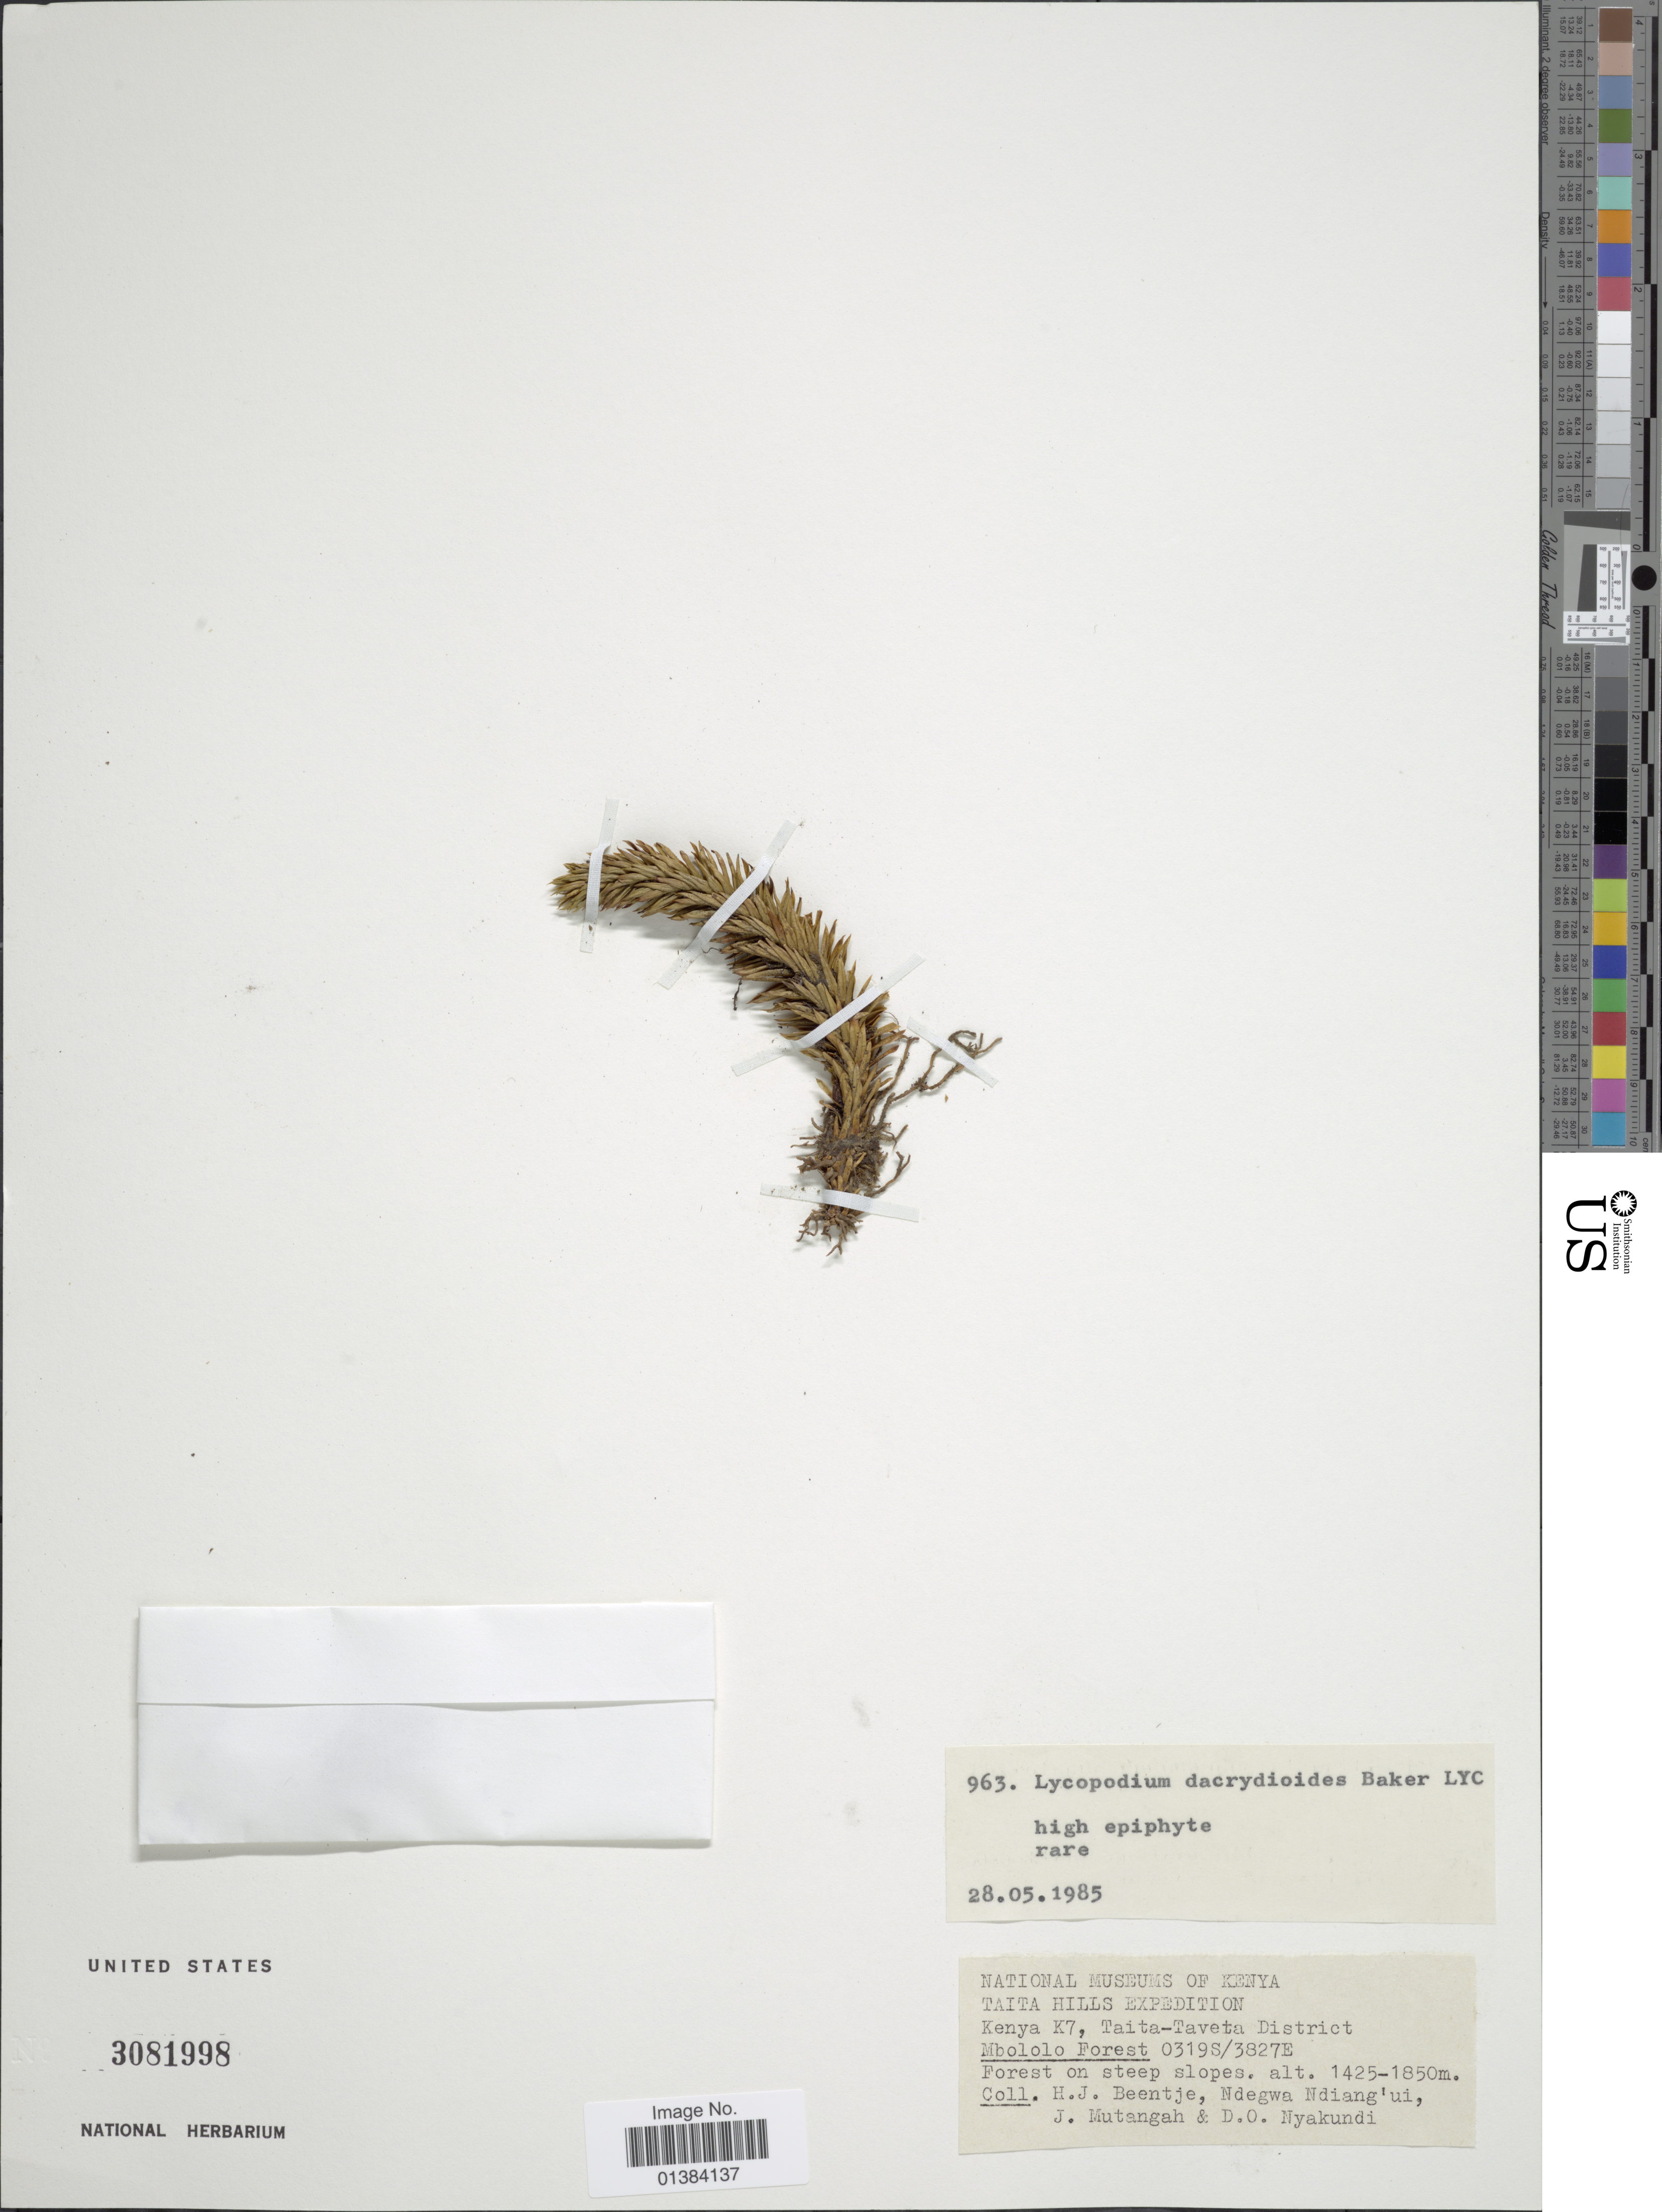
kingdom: Plantae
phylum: Tracheophyta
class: Lycopodiopsida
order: Lycopodiales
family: Lycopodiaceae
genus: Phlegmariurus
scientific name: Phlegmariurus dacrydioides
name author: (Baker) A. R. Field & Bostock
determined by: Field, A. R.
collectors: H. J. Beentje, Ndegwa Ndiang'ui, J. Mutangah & D. Nyakundi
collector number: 963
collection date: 1985-05-28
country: Kenya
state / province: Taita Taveta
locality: Mbololo Forest.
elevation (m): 1425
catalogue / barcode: US 3081998